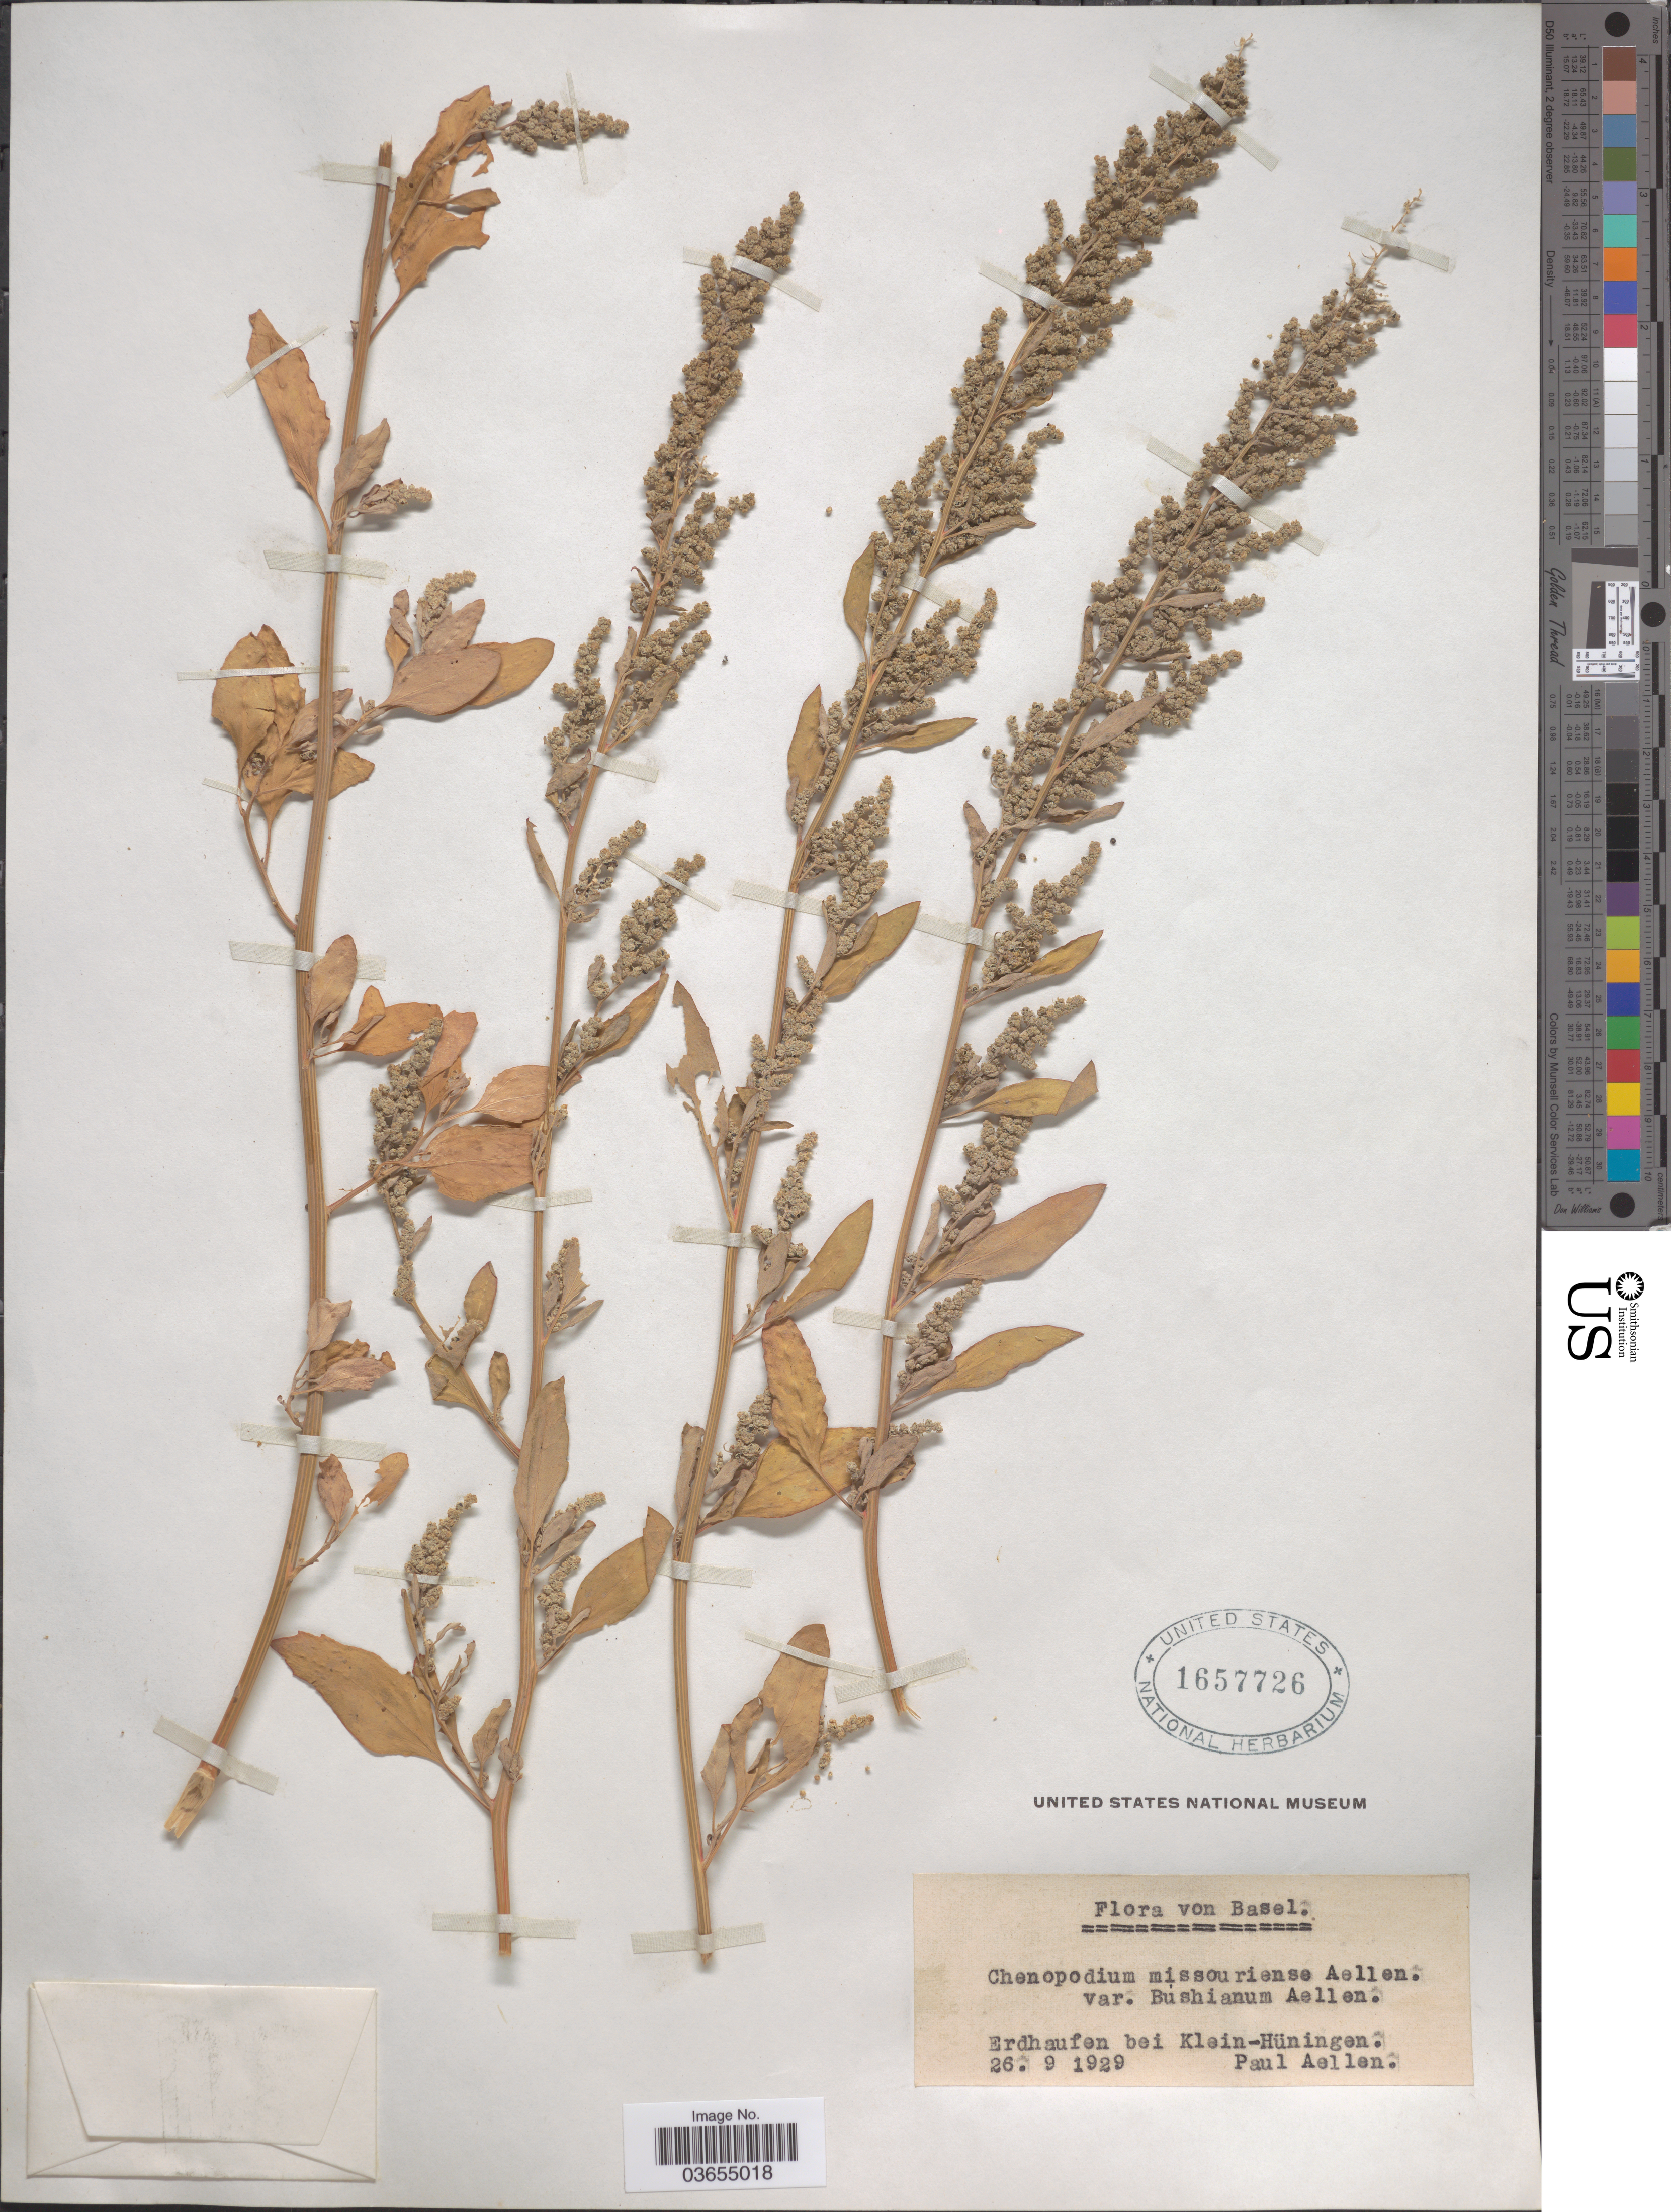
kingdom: Plantae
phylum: Tracheophyta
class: Magnoliopsida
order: Caryophyllales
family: Amaranthaceae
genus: Chenopodium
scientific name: Chenopodium missouriense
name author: Aellen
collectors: P. Aellen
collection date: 1929-09-26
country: Switzerland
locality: Basel. Erdhaufen bei Klein-Hüningen.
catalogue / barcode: US 1657726